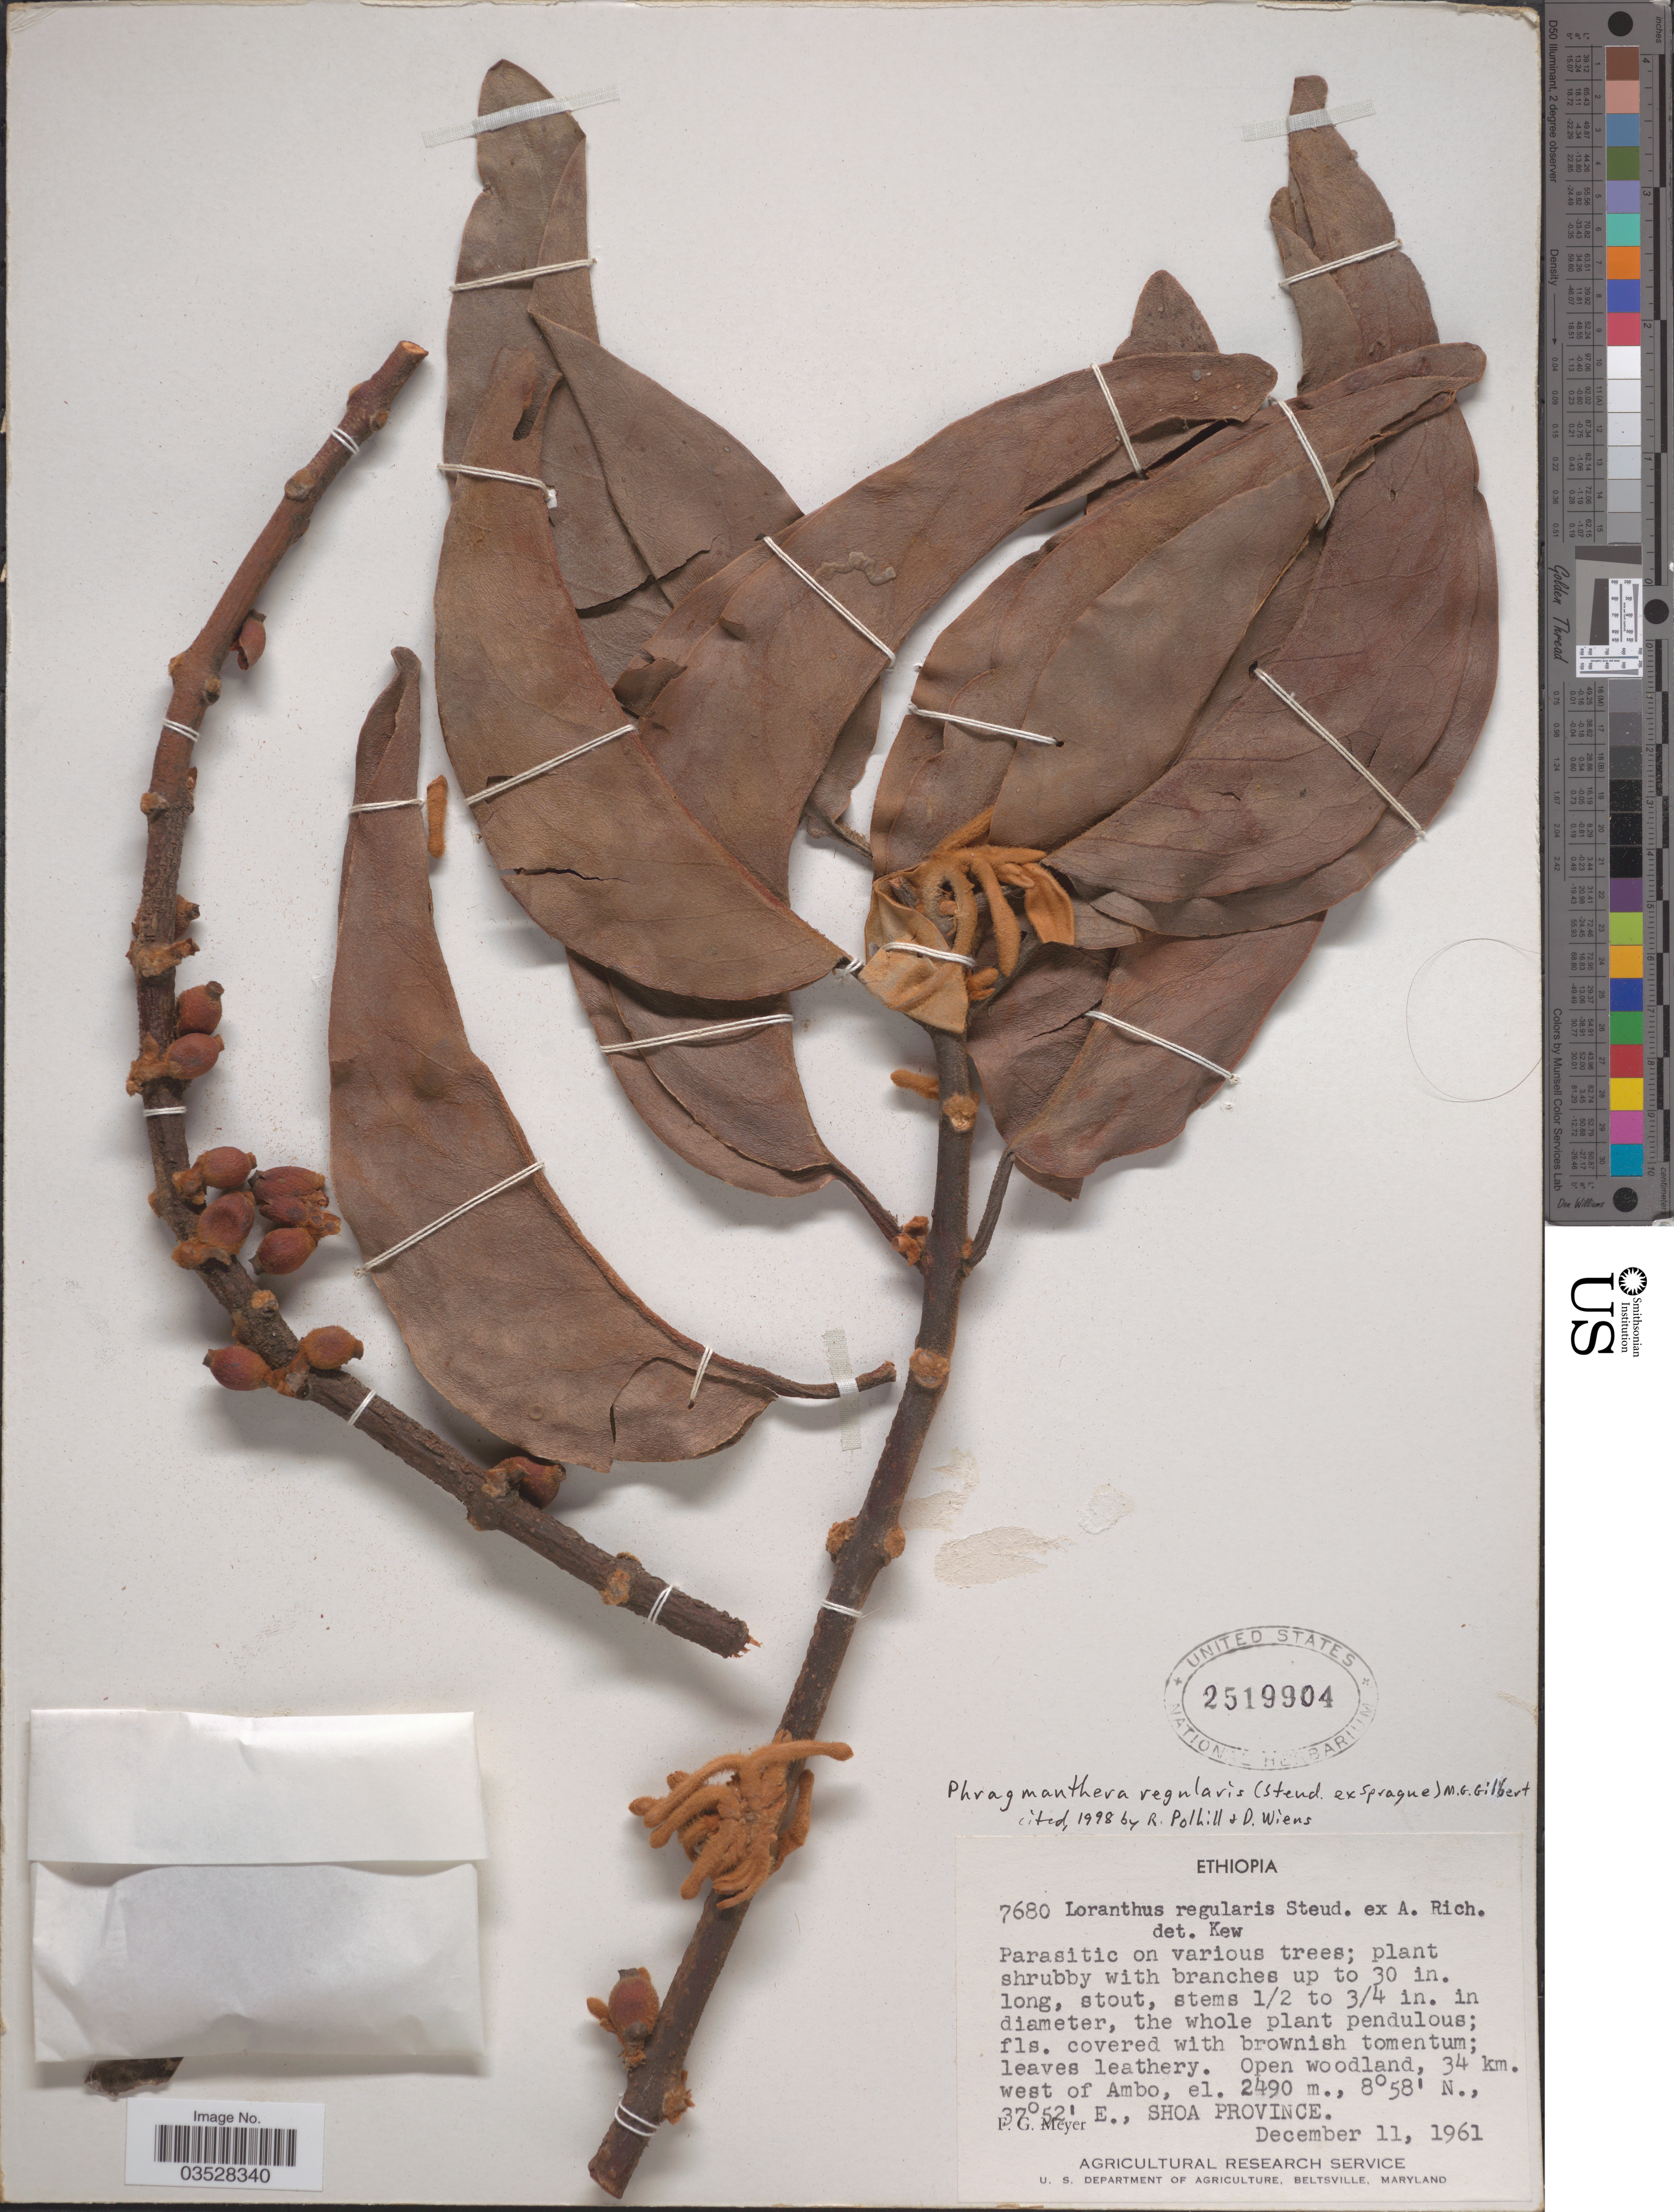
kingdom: Plantae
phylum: Tracheophyta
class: Magnoliopsida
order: Santalales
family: Loranthaceae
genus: Phragmanthera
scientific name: Phragmanthera regularis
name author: (Steud. ex Sprague) M.G. Gilbert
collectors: F. G. Meyer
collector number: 7680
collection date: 1961-12-11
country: Ethiopia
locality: Open woodland, 34 km. west of Ambo. Shoa Province.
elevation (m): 2490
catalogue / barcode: US 2519904